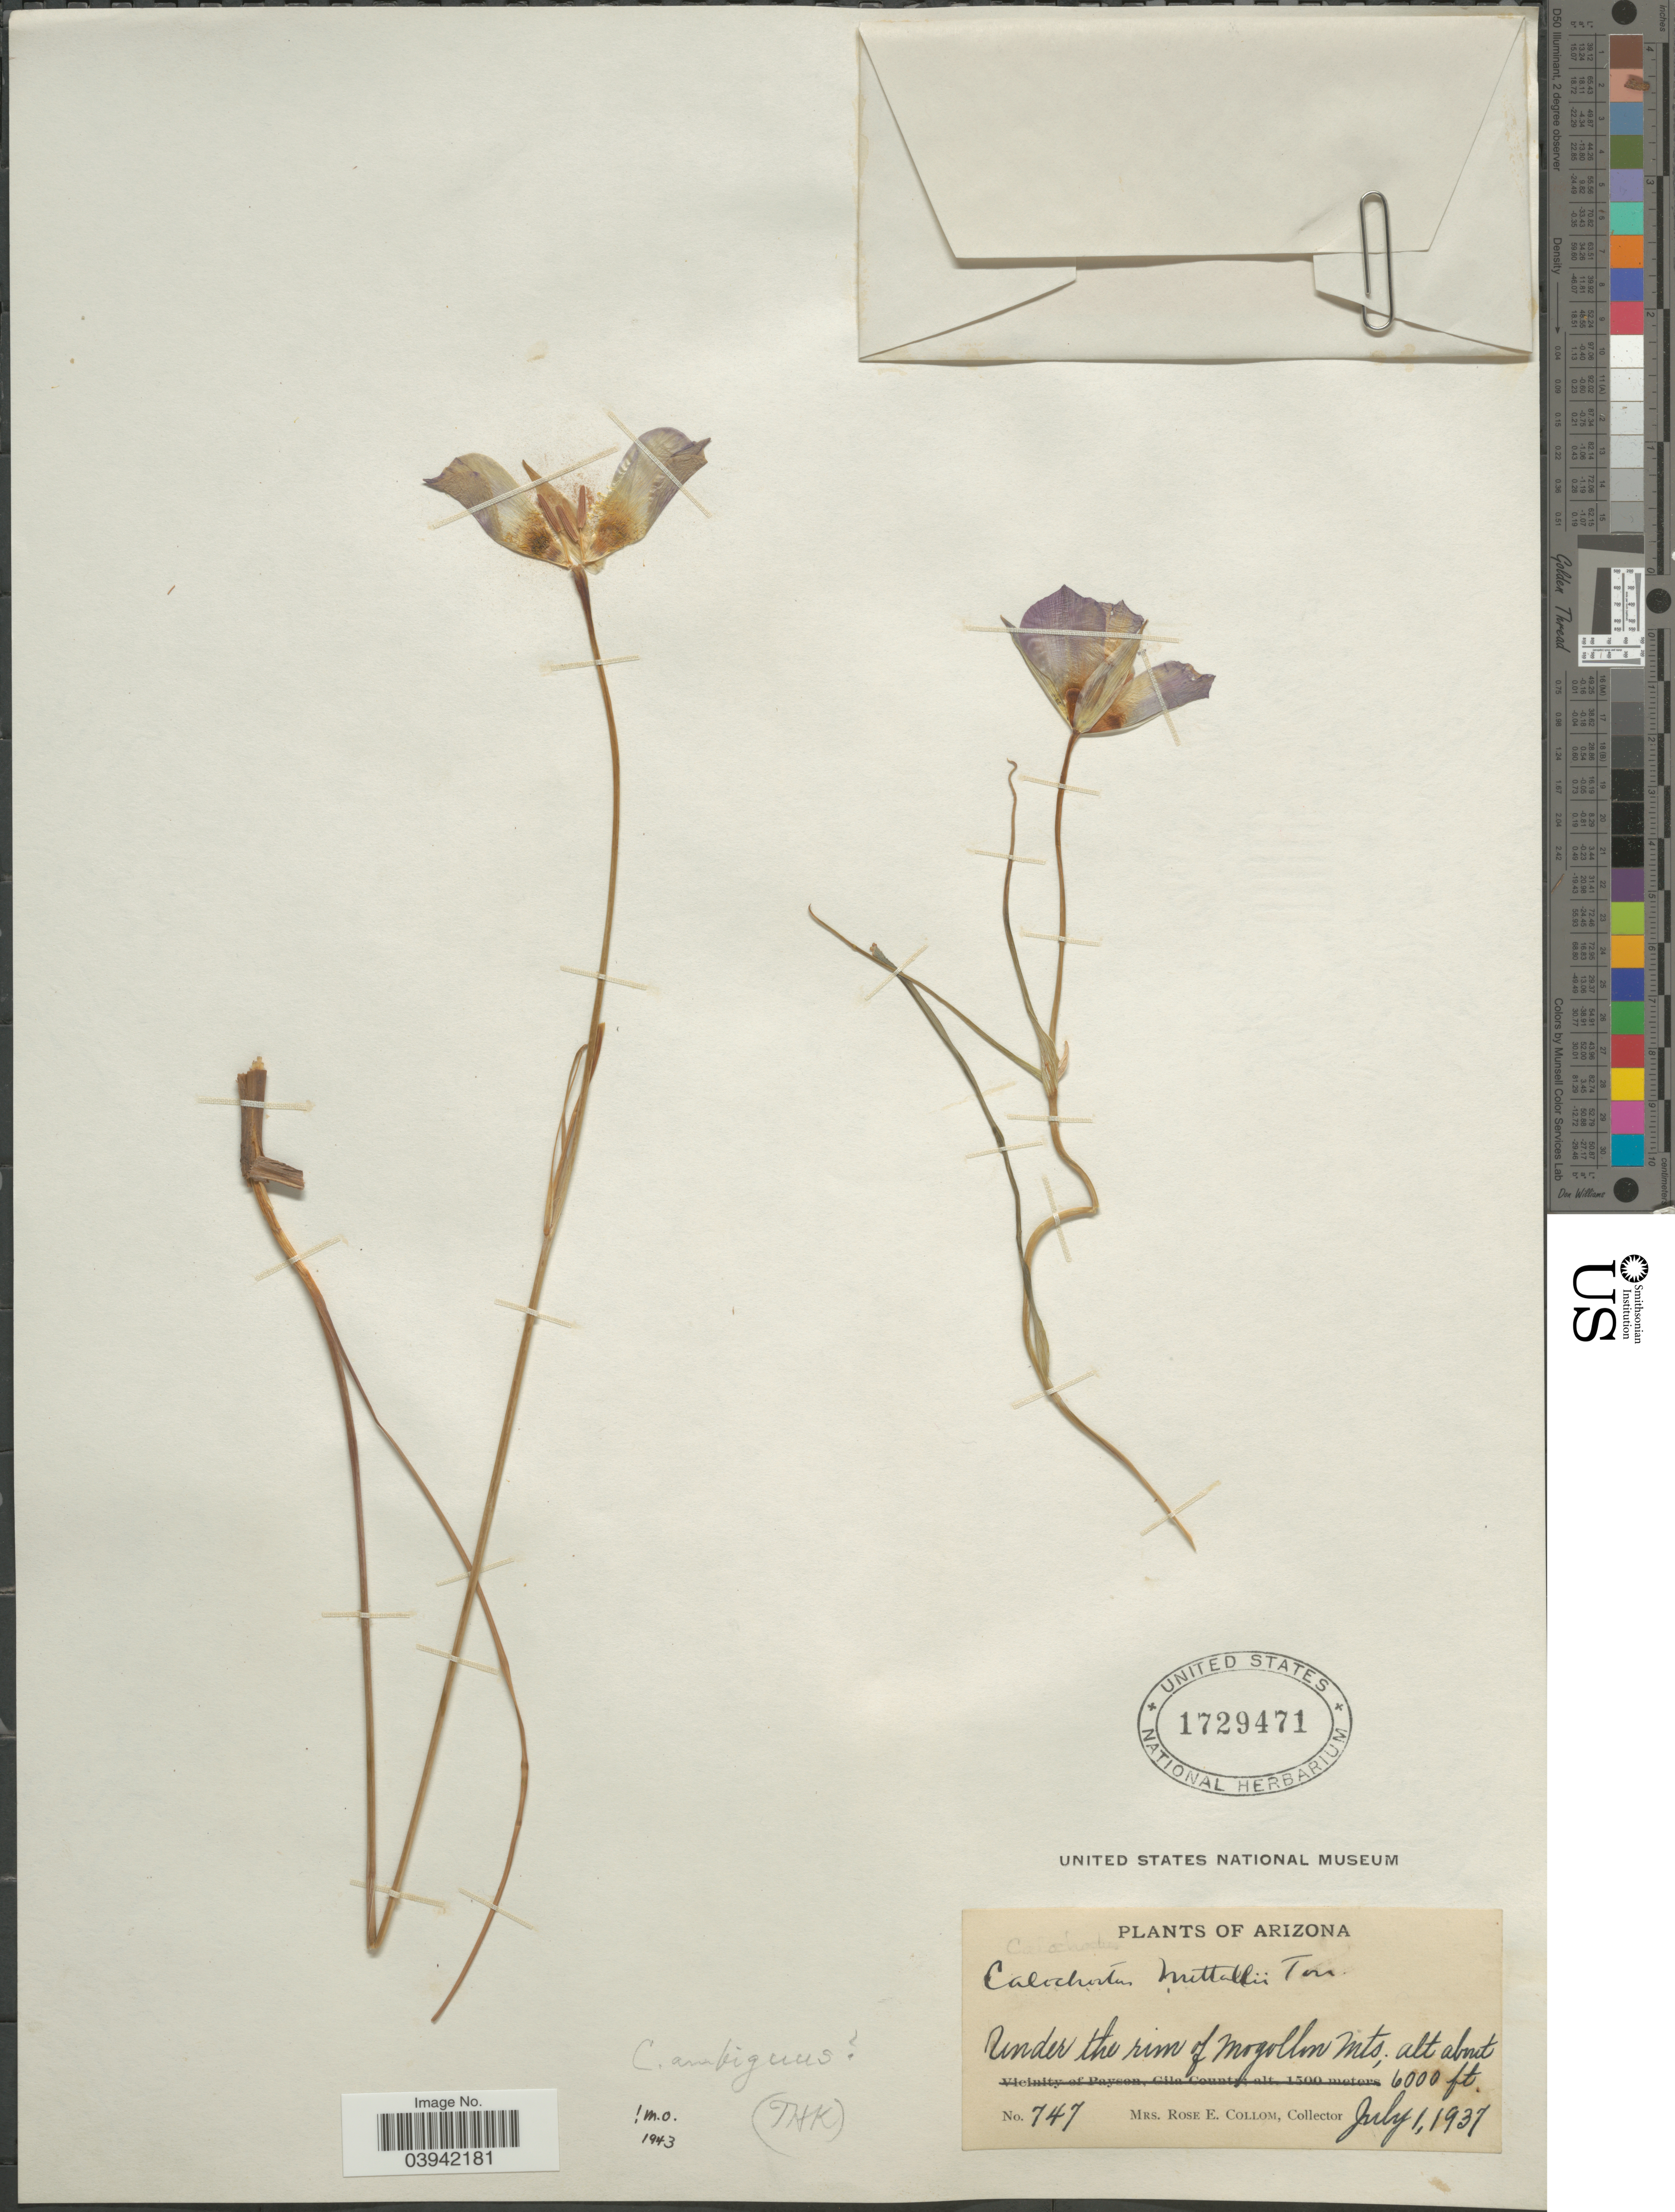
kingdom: Plantae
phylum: Tracheophyta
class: Liliopsida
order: Liliales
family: Liliaceae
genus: Calochortus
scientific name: Calochortus ambiguus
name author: (M.E. Jones) Ownbey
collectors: R. E. Collom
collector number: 747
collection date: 1937-07-01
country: United States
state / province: Arizona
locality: Under the rim of Mogollon Mts.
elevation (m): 1829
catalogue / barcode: US 1729471